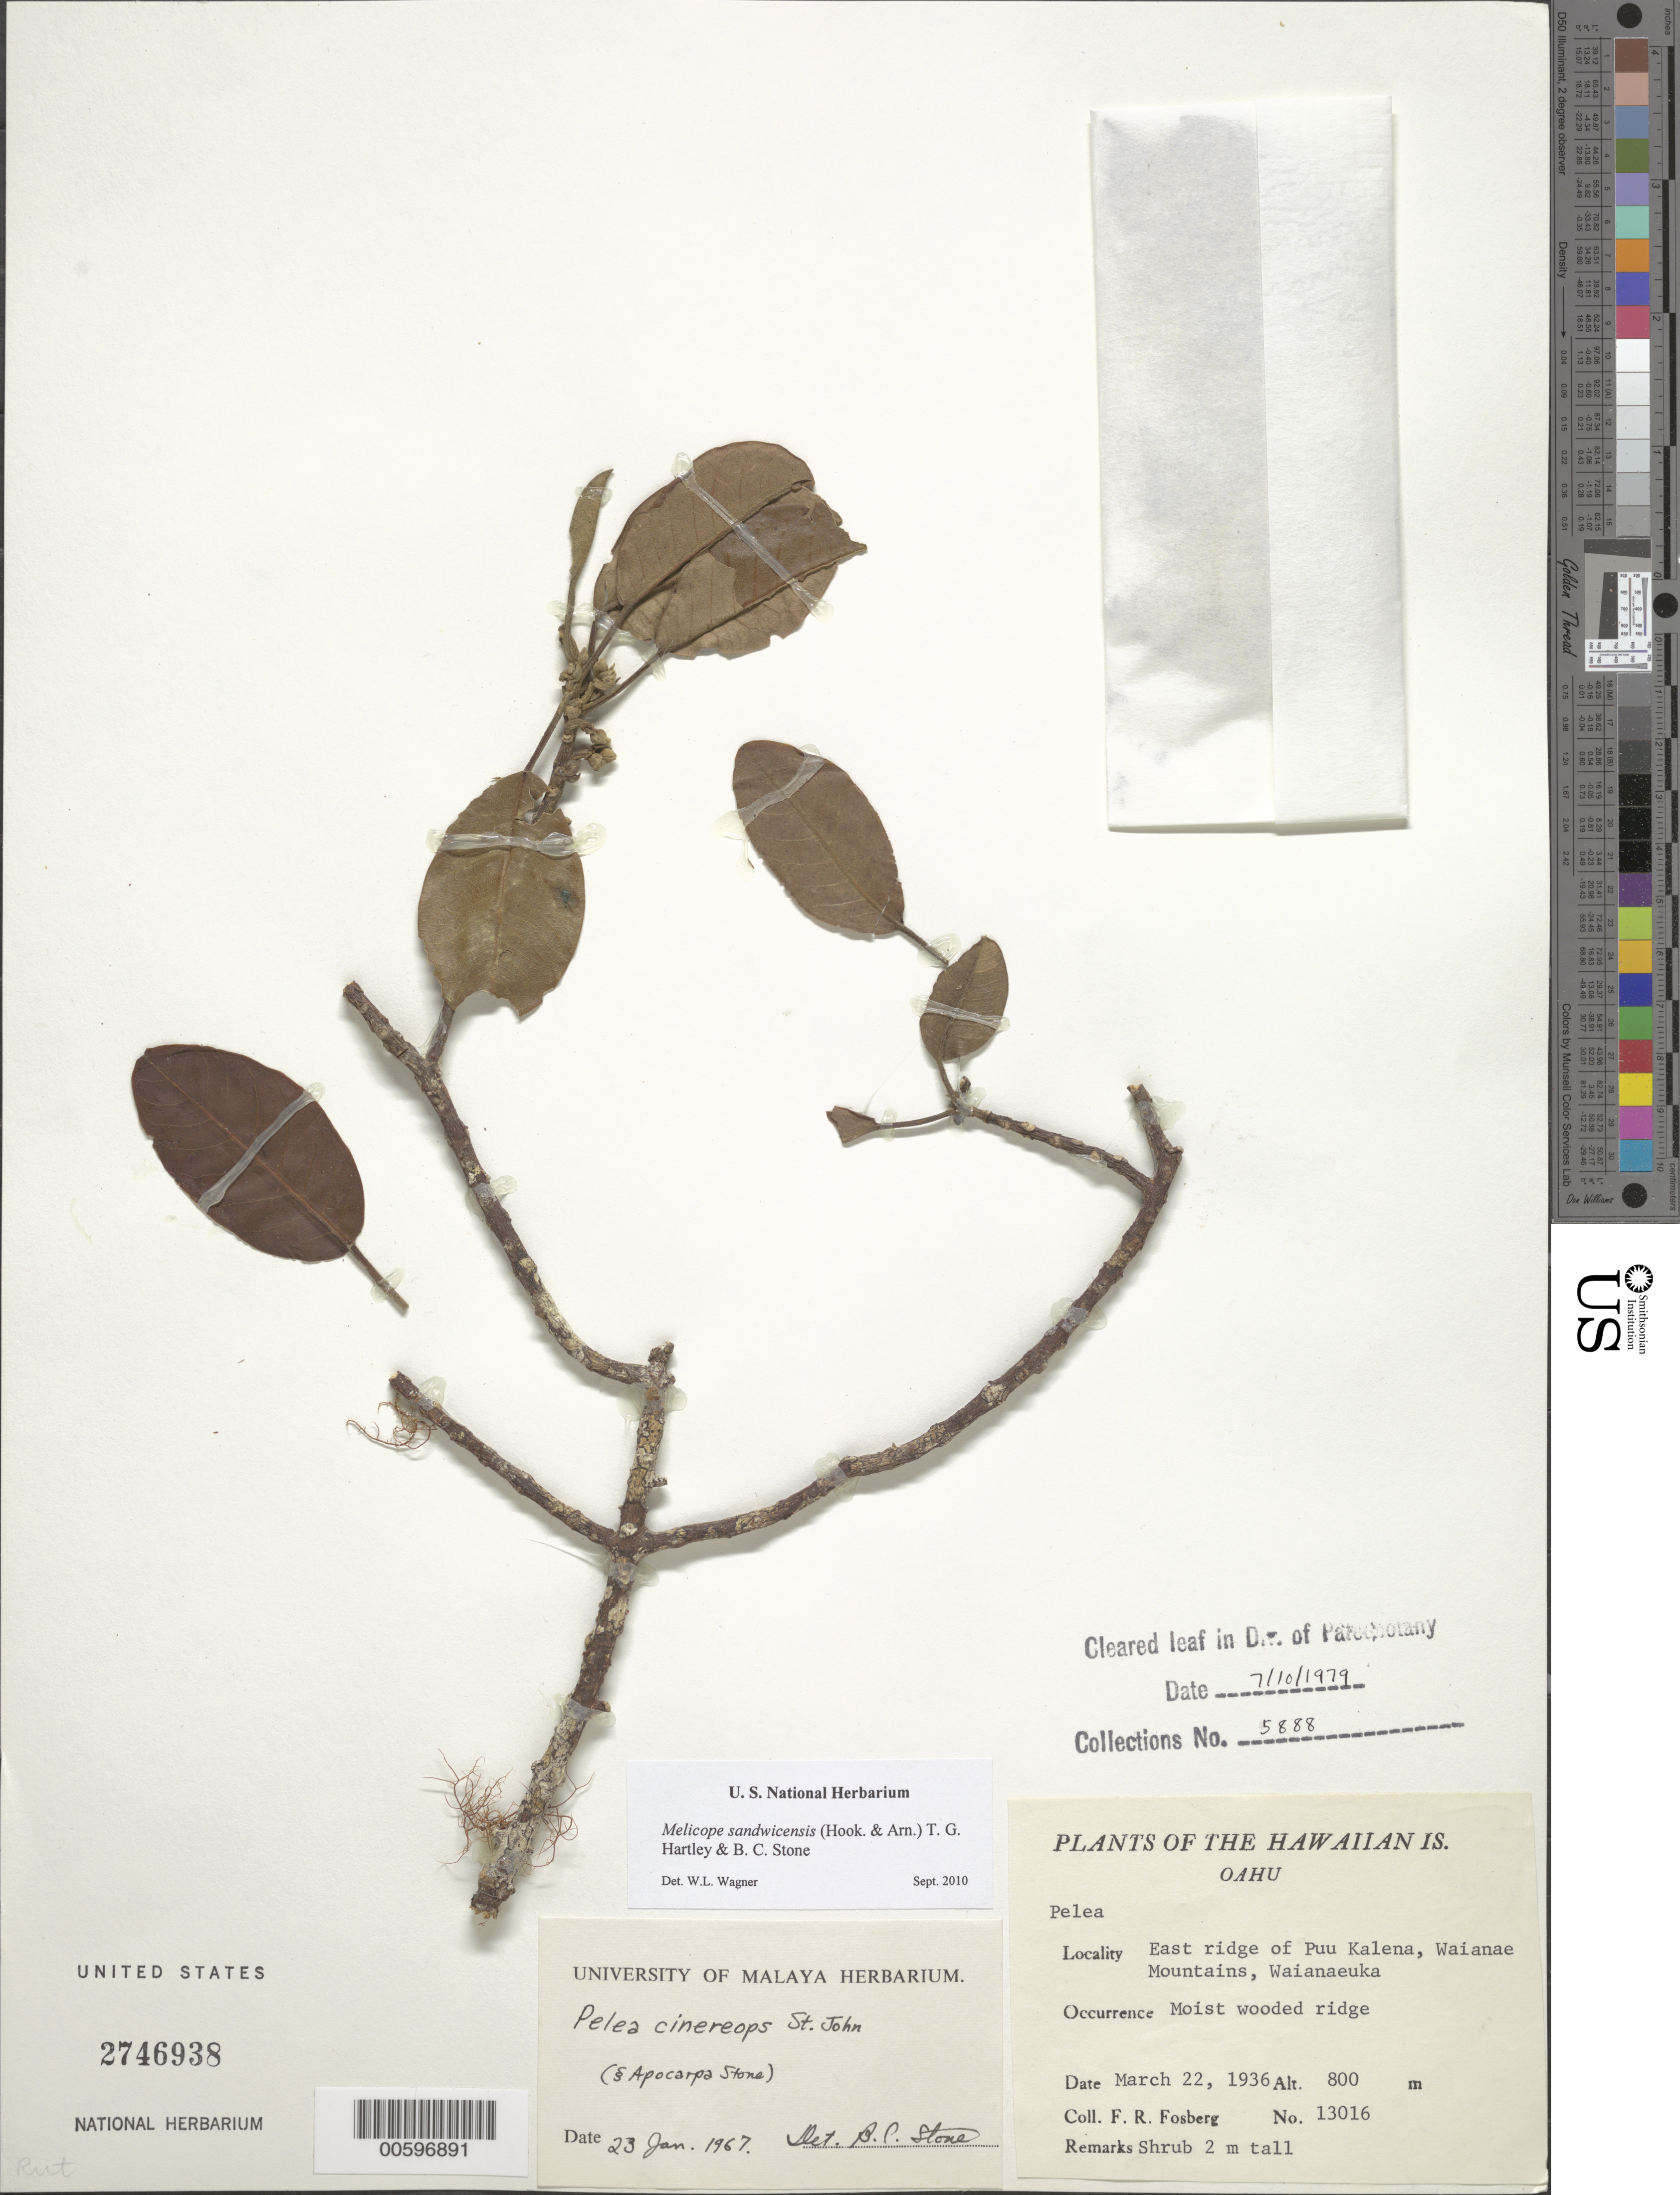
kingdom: Plantae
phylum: Tracheophyta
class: Magnoliopsida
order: Sapindales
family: Rutaceae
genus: Melicope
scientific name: Melicope sandwicensis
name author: (Hook. & Arn.) T.G. Hartley & B.C. Stone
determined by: Wagner, W. L., (BOT), Smithsonian Institution - National Museum of Natural History (UNITED STATES)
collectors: F. R. Fosberg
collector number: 13016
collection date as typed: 22 Mar 1936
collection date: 1936-03-22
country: United States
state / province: Hawaii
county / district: Honolulu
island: Oahu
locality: E ridge of Puu Kalena, Waianae Mts, Waianaeuka.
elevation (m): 800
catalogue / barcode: US 2746938